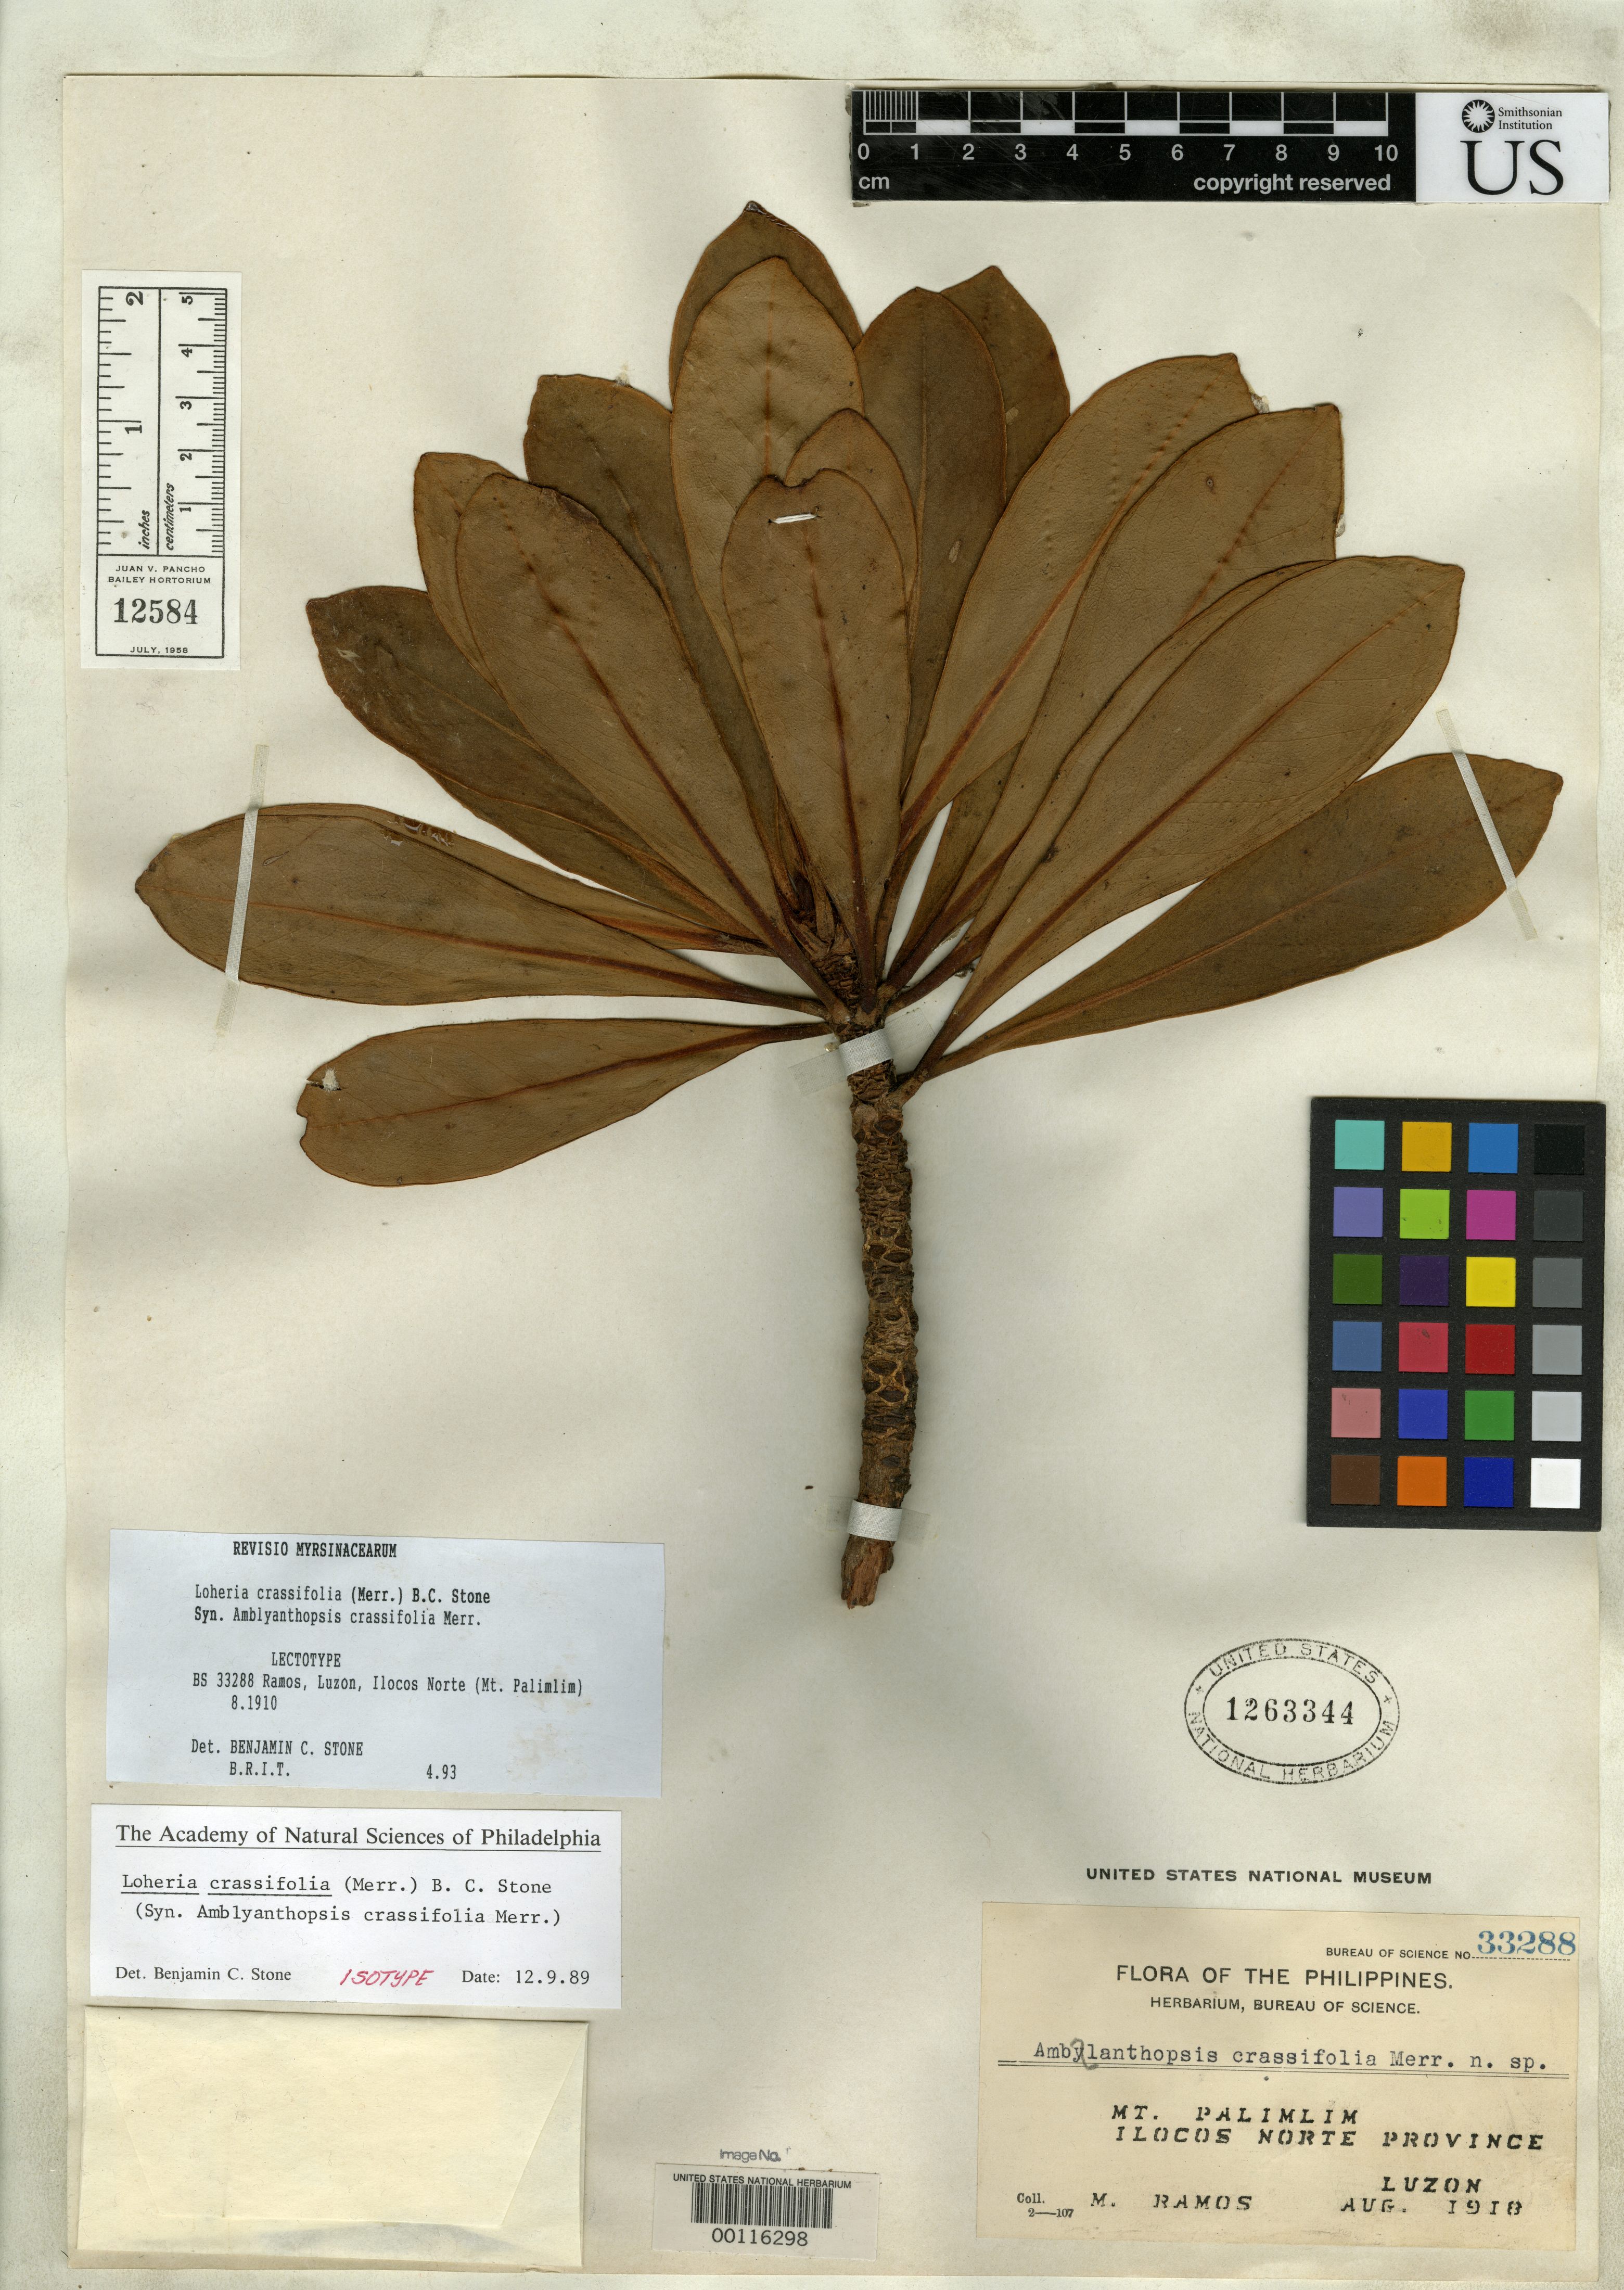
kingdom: Plantae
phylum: Tracheophyta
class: Magnoliopsida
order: Ericales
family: Primulaceae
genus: Amblyanthopsis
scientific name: Amblyanthopsis crassifolia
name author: Merr.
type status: Isotype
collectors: M. Ramos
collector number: Bur. Sci. 33288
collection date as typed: Aug 1918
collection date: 1918-08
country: Philippines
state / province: Ilocos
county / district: Ilocos Norte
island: Luzon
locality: Mt. Palimlim.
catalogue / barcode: US 1263344